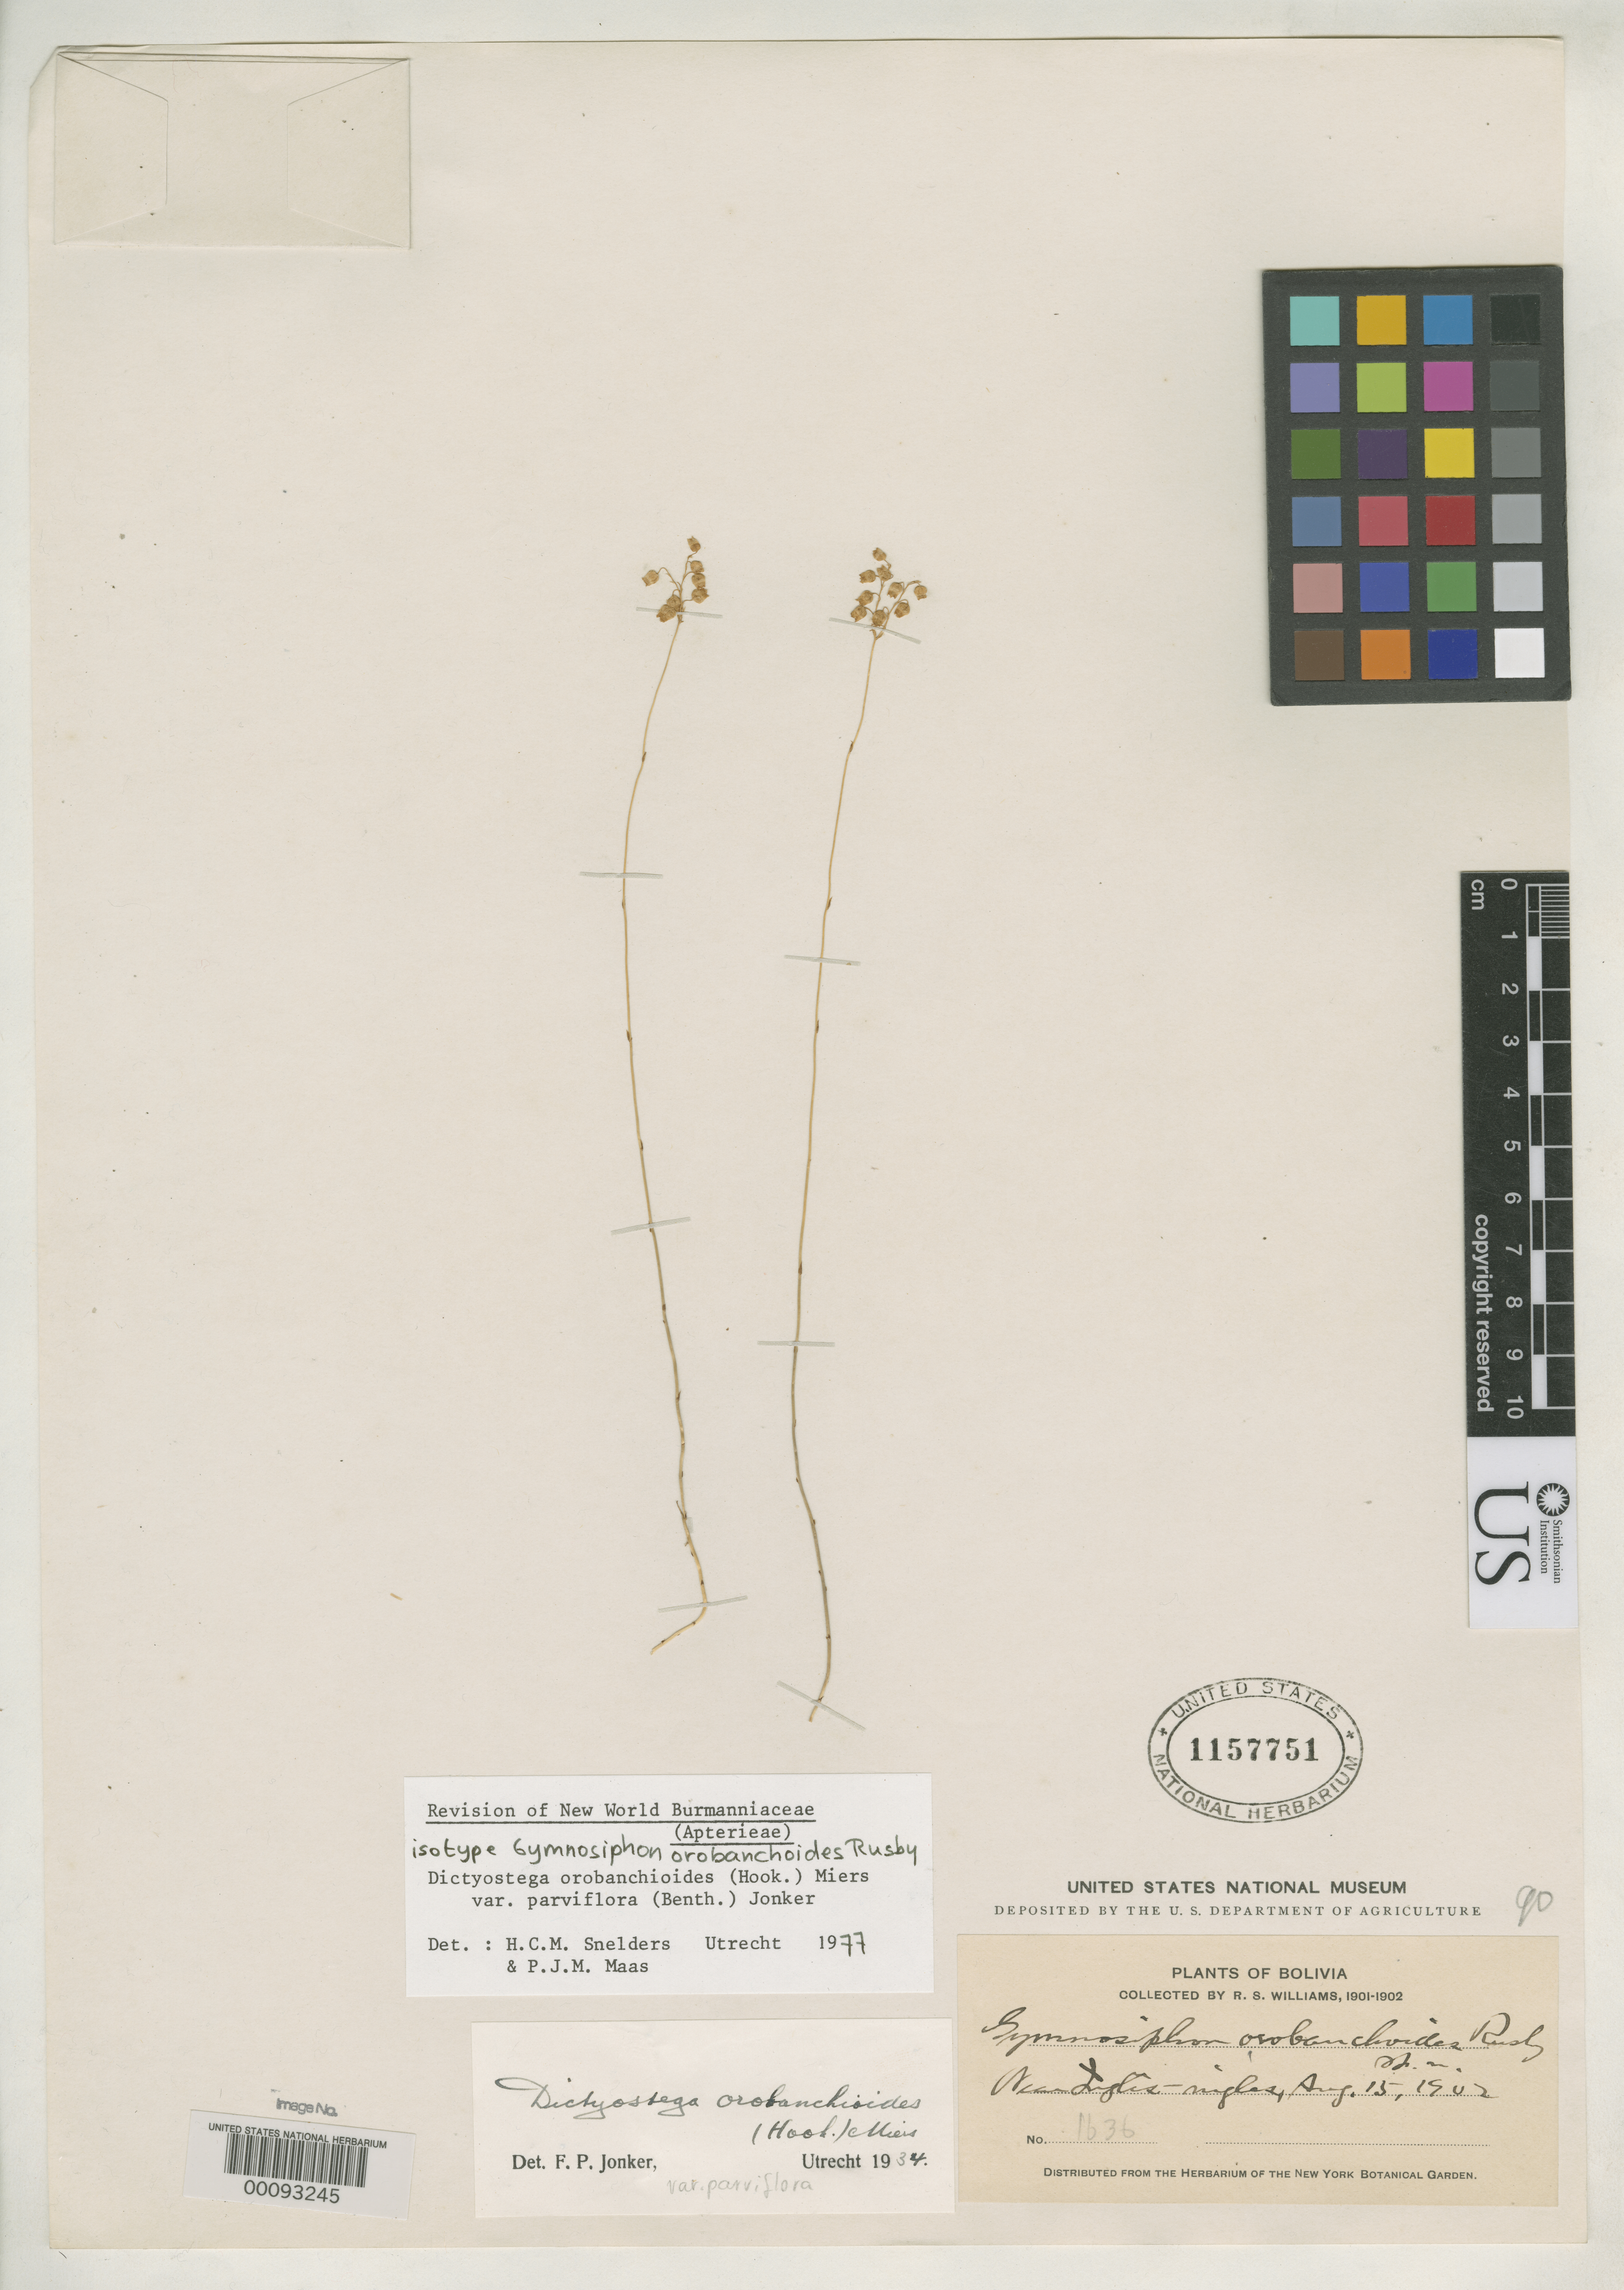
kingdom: Plantae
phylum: Tracheophyta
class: Liliopsida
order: Dioscoreales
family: Burmanniaceae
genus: Gymnosiphon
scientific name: Gymnosiphon orobanchoides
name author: Rusby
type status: Isotype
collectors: R. S. Williams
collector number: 1636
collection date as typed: Aug. 15, 1902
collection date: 1902-08-15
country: Bolivia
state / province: La Paz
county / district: Franz Tamayo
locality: Near Inglis-Inglis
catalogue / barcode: US 1157751